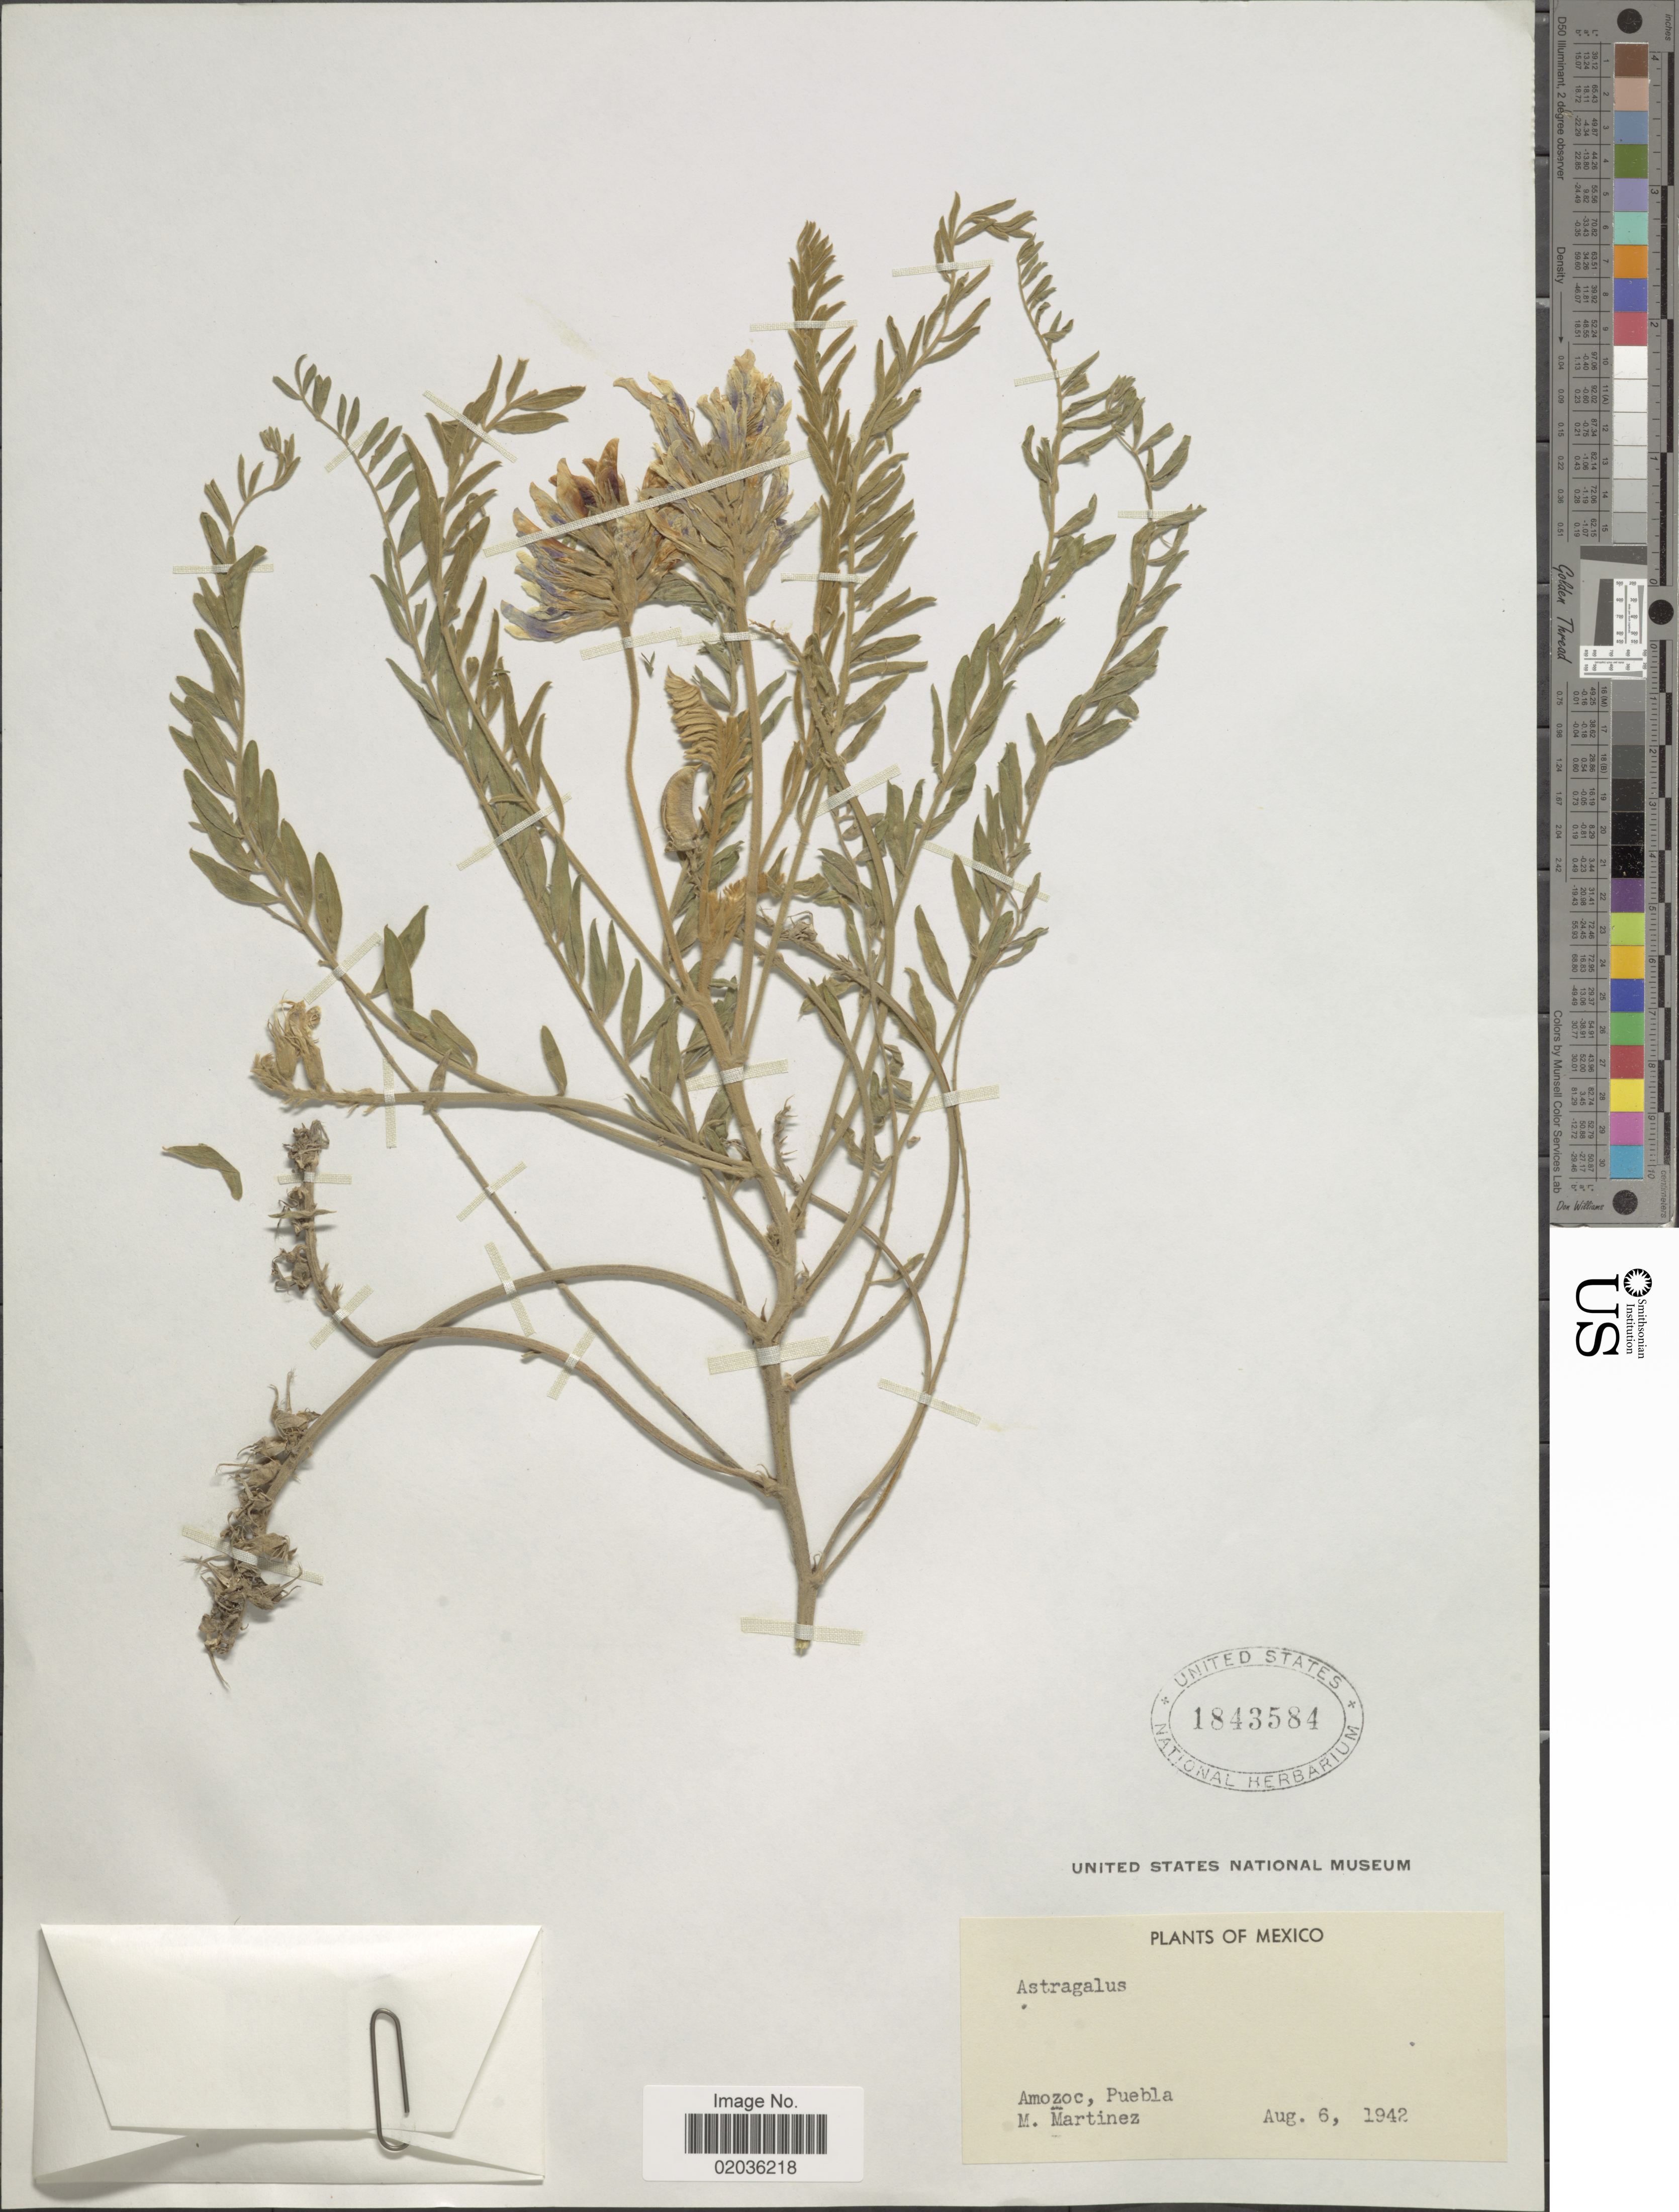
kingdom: Plantae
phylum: Tracheophyta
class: Magnoliopsida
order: Fabales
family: Fabaceae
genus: Astragalus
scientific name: Astragalus mollissimus var. irolanus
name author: (M.E. Jones) Barneby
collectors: M. Martinez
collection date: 1942-08-06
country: Mexico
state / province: Puebla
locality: Amozoc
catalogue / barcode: US 1843584